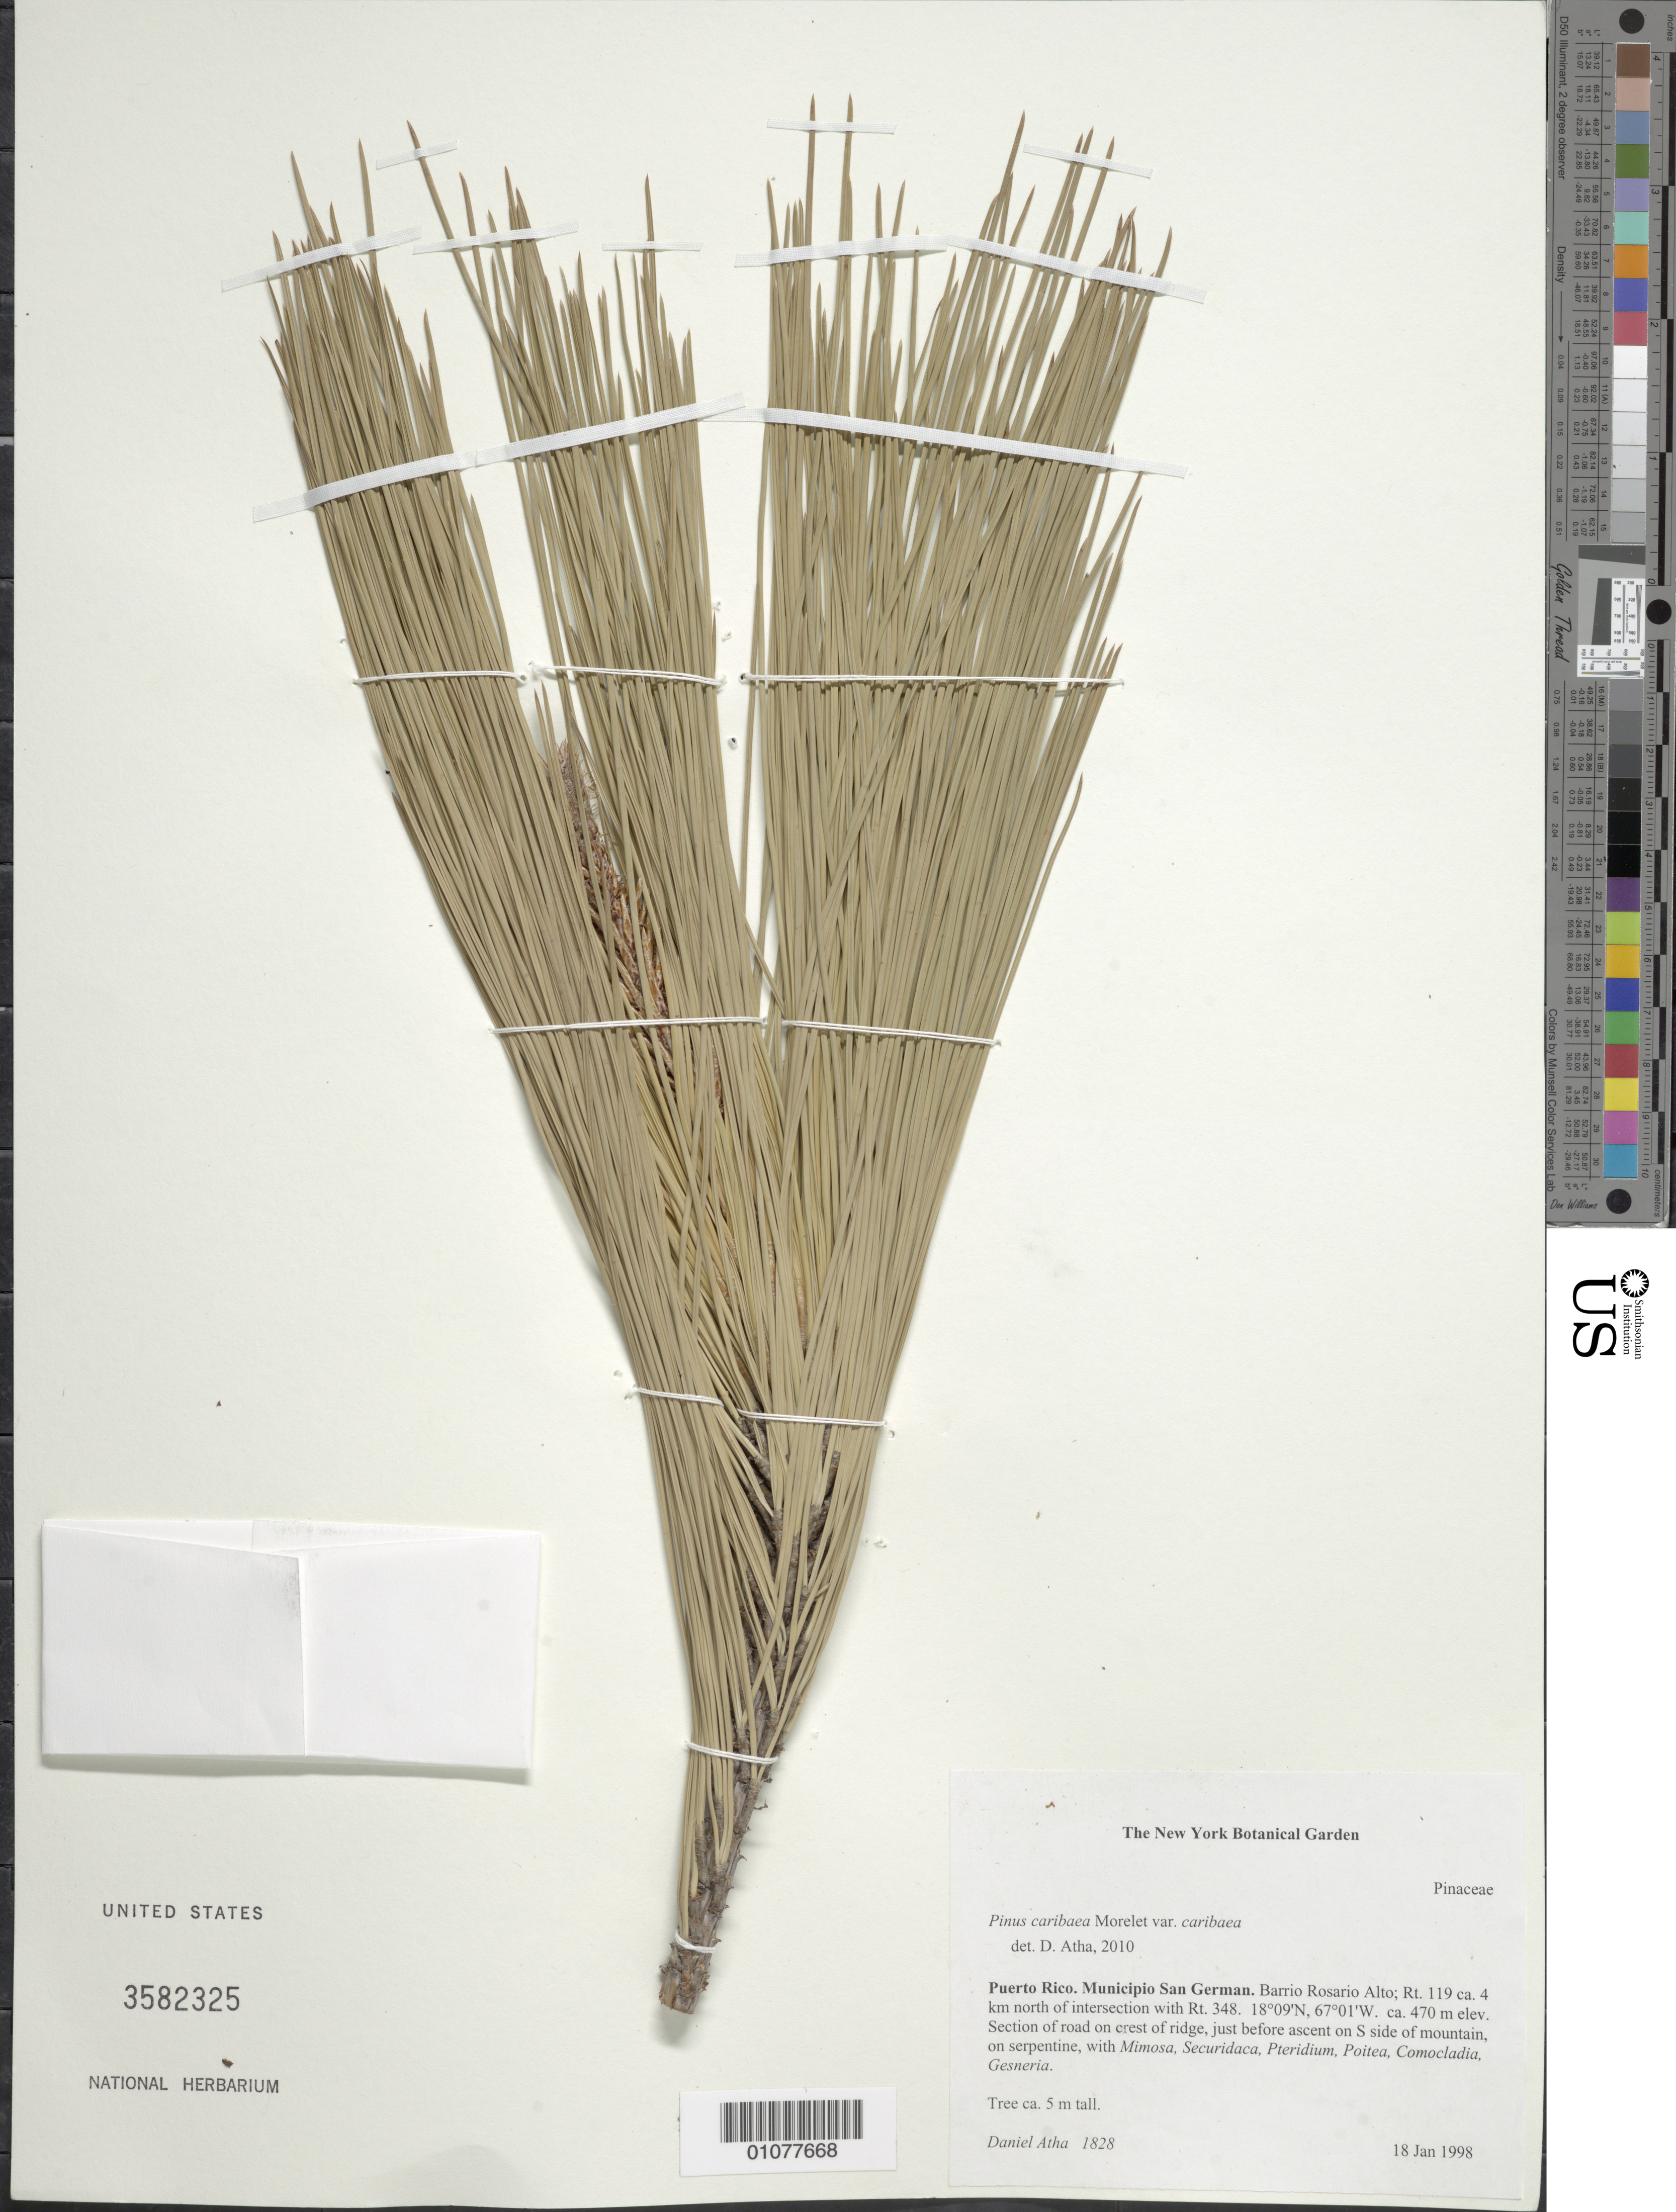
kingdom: Plantae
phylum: Tracheophyta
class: Pinopsida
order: Pinales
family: Pinaceae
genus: Pinus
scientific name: Pinus caribaea var. caribaea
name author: Morelet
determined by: Atha, D.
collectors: D. Atha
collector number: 1828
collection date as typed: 18 Jan 1998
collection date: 1998-01-18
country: Puerto Rico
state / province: San Germán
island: Puerto Rico I.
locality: Municipio San German; Barrio Rosario Alto; Rt. 119, ca. 4 km N of intersection with Rt. 348.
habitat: Section of road on crest of ridge, just before ascent on S side of mountain, on serpentine with Mimosa, Securidaca, Pteridium, Poitea, Comocladia, and Gesneria.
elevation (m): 470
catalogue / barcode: US 3582325